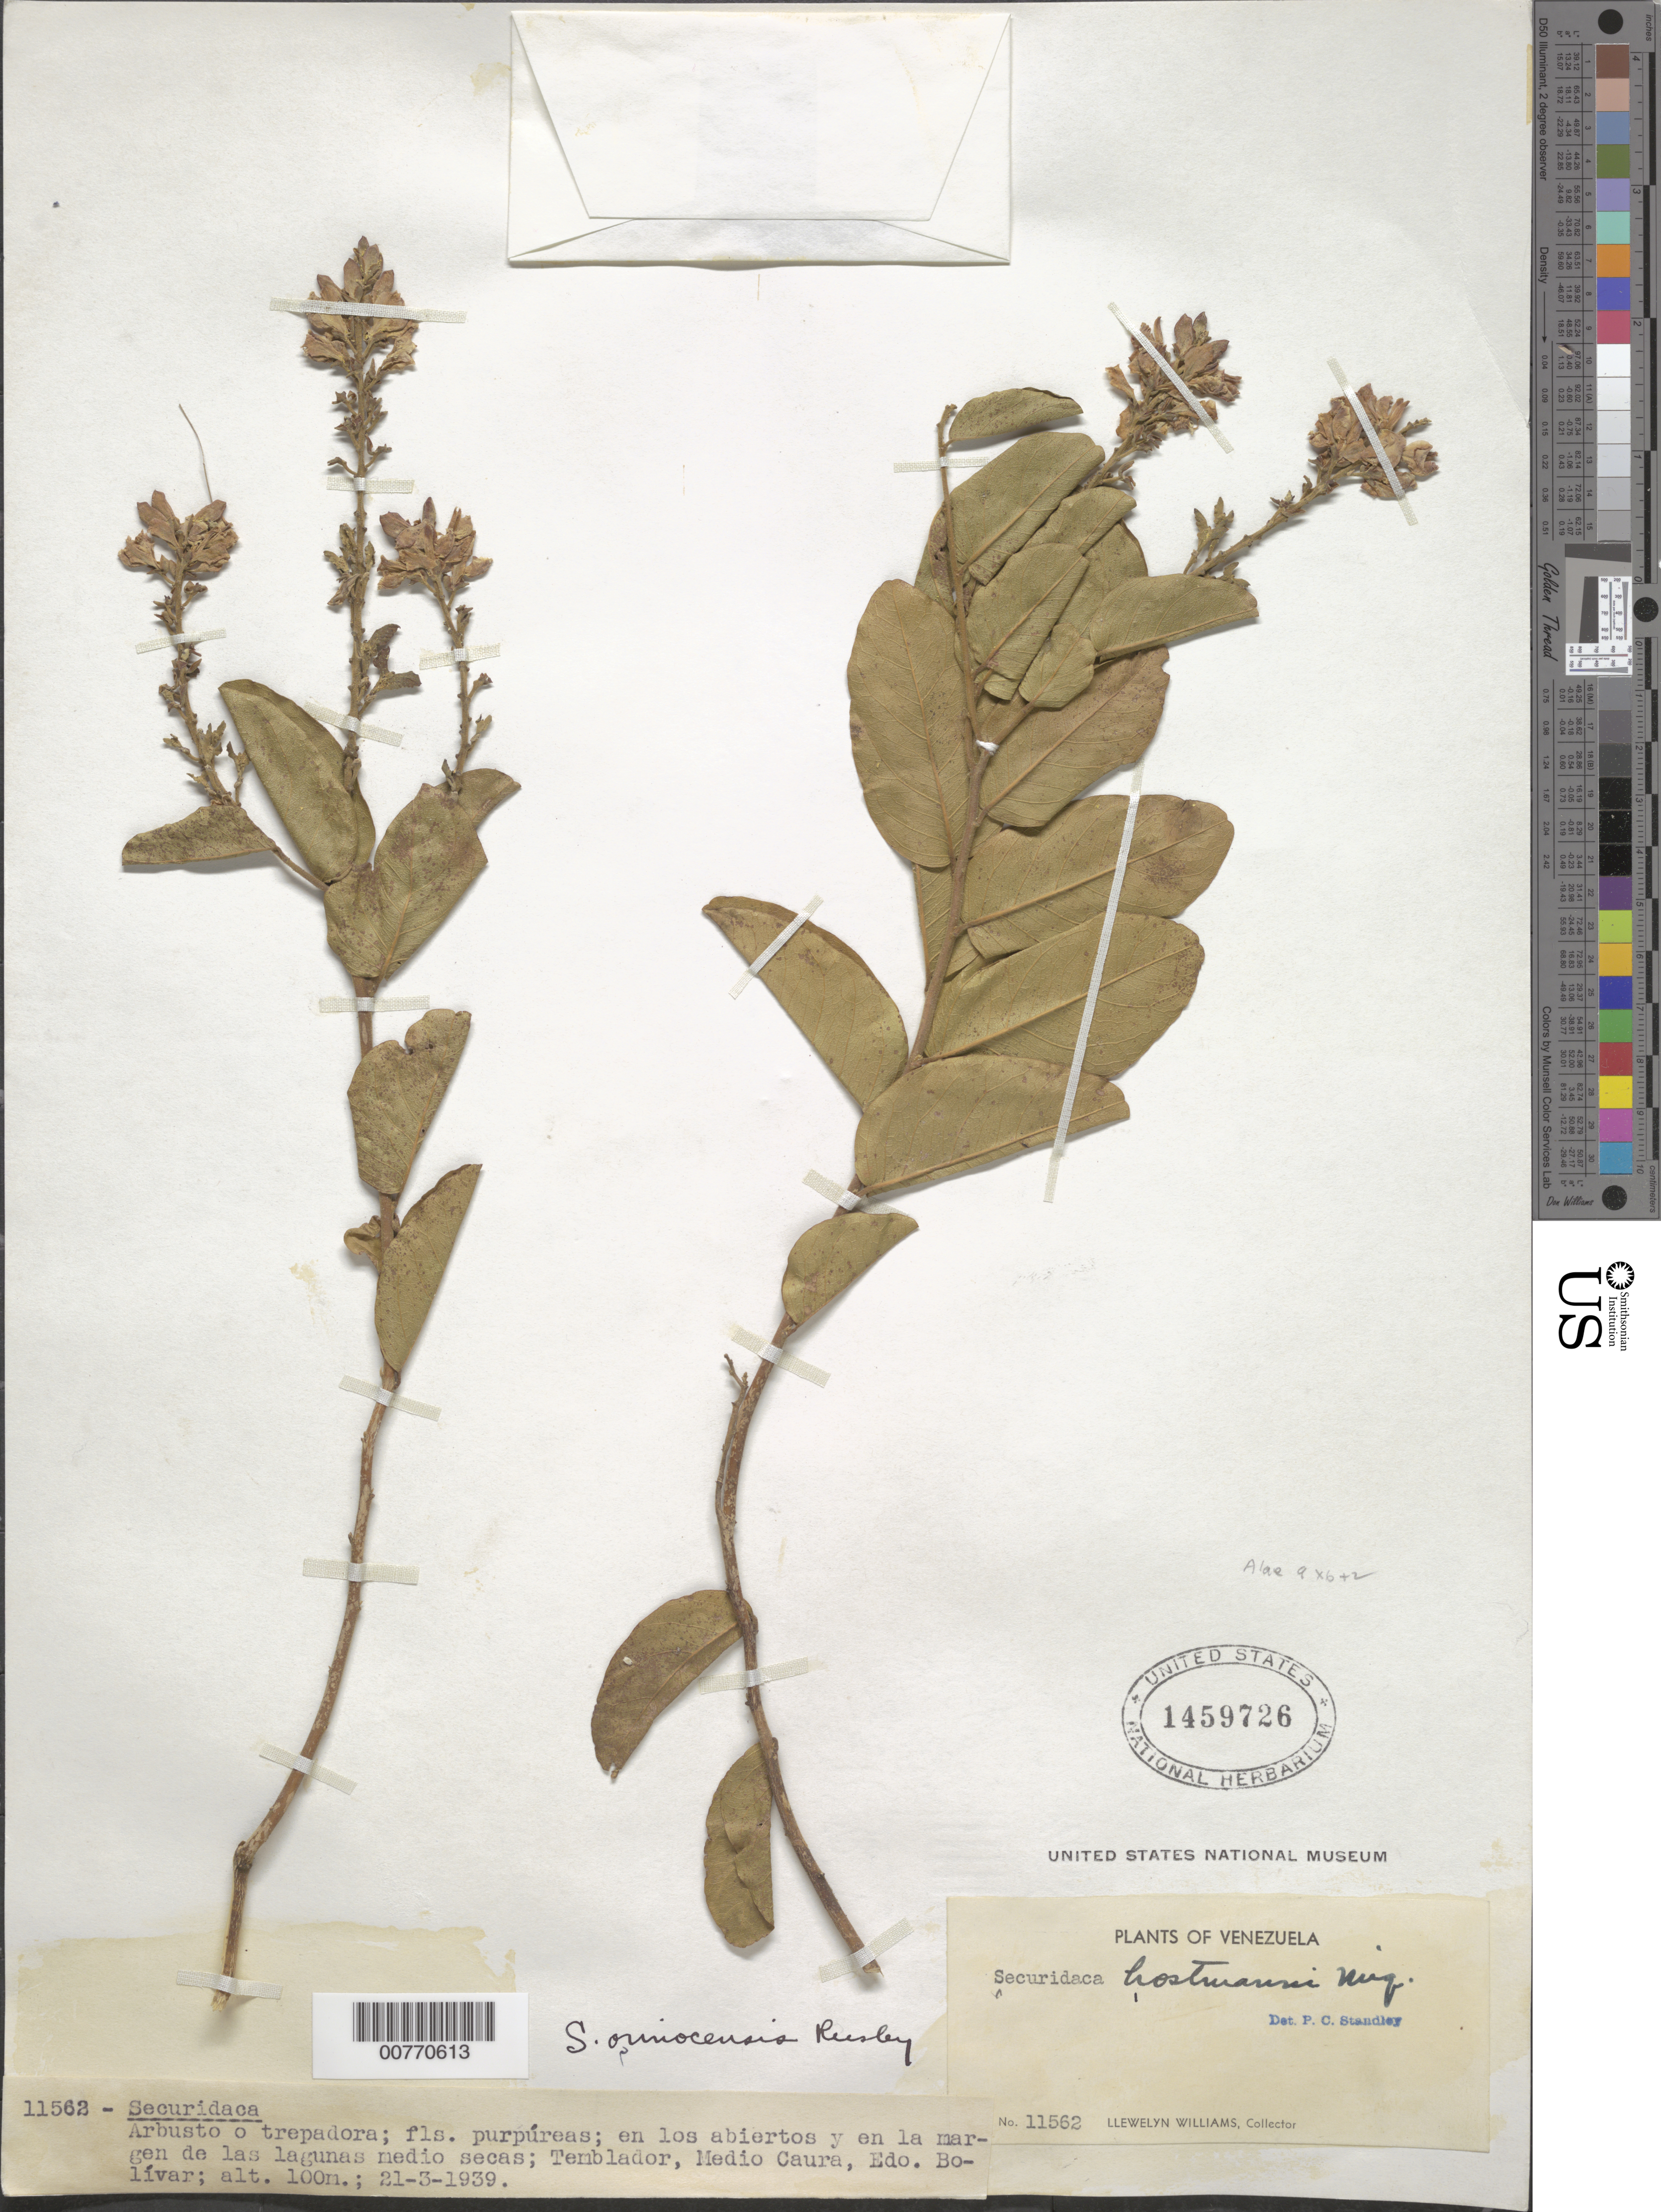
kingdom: Plantae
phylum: Tracheophyta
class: Magnoliopsida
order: Fabales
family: Polygalaceae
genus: Securidaca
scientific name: Securidaca pendula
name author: Bonpl.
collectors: Ll. Williams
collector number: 11562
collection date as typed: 21-Mar-39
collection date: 1939-03-21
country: Venezuela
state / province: Bolívar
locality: Temblador, Medio Caura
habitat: Open areas and edge of semi-dry ponds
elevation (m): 100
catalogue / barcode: US 1459726